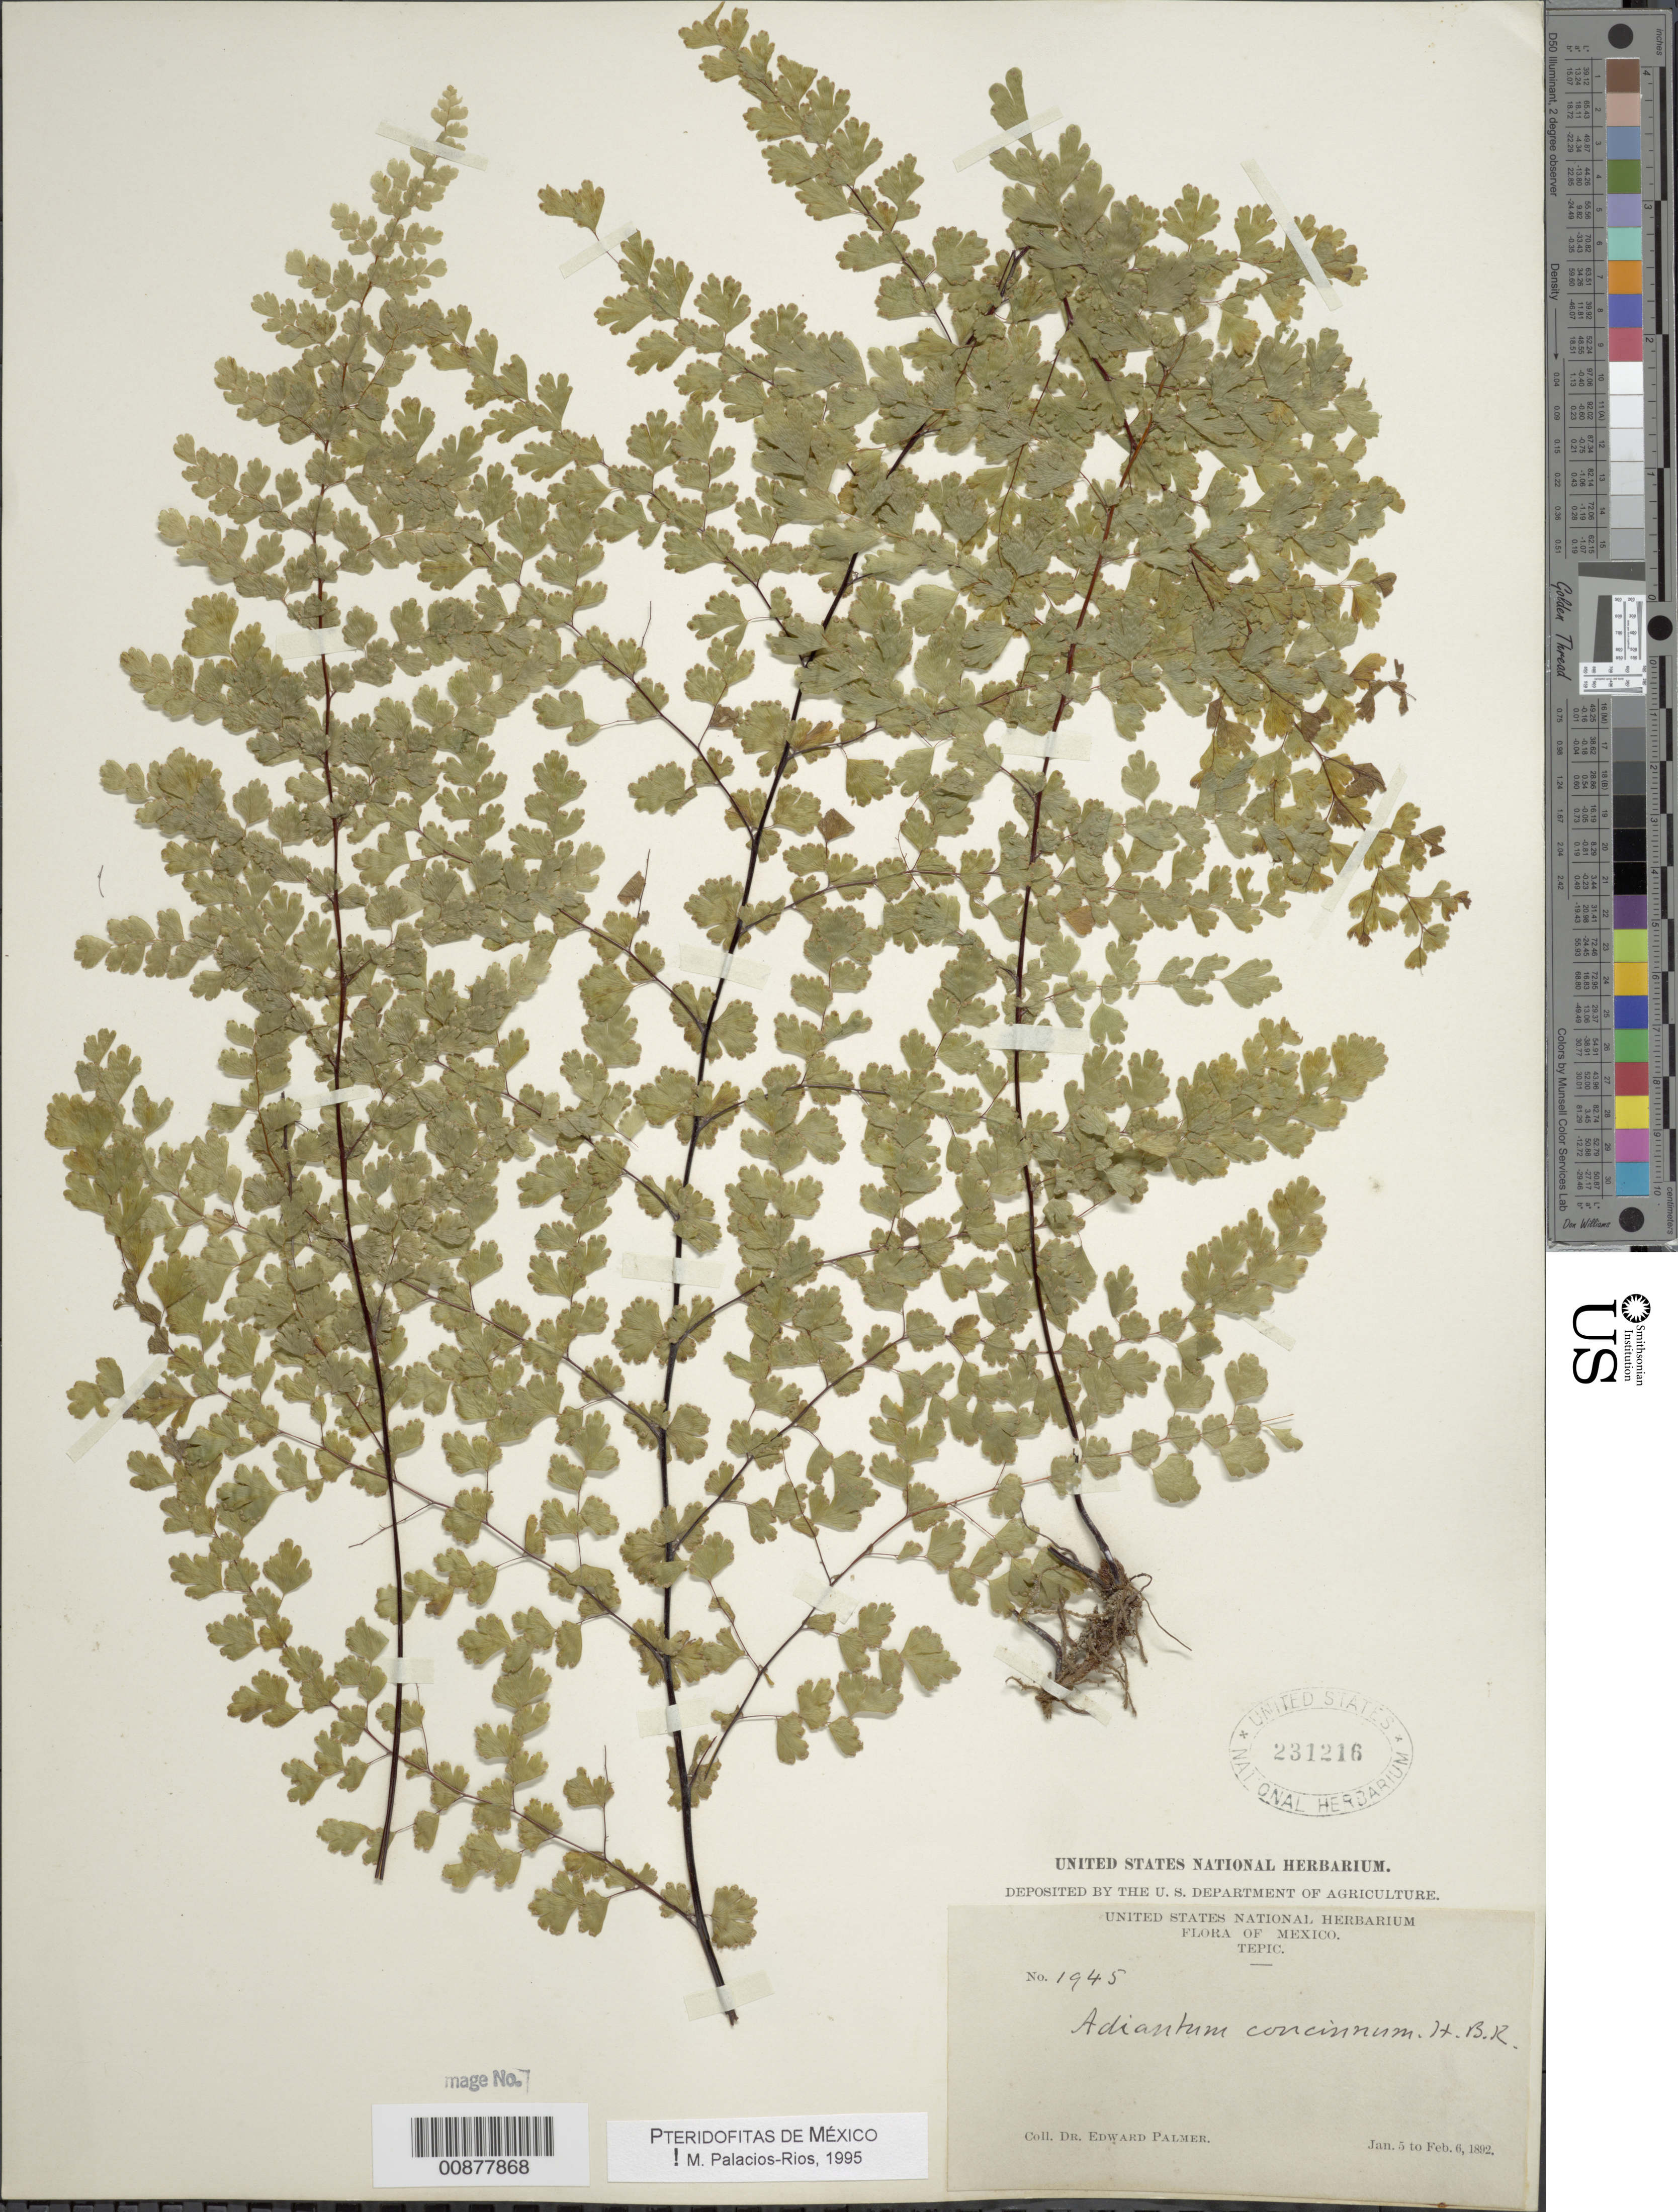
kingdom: Plantae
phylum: Tracheophyta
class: Polypodiopsida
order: Polypodiales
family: Pteridaceae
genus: Adiantum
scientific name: Adiantum concinnum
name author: Humb. & Bonpl. ex Willd.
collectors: E. Palmer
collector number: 1945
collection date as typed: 05 Jan 1892 to 06 Feb 1892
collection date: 1892-01-05/1892-02-06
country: Mexico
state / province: Nayarit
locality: Tepic, Nayarit.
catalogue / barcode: US 231216